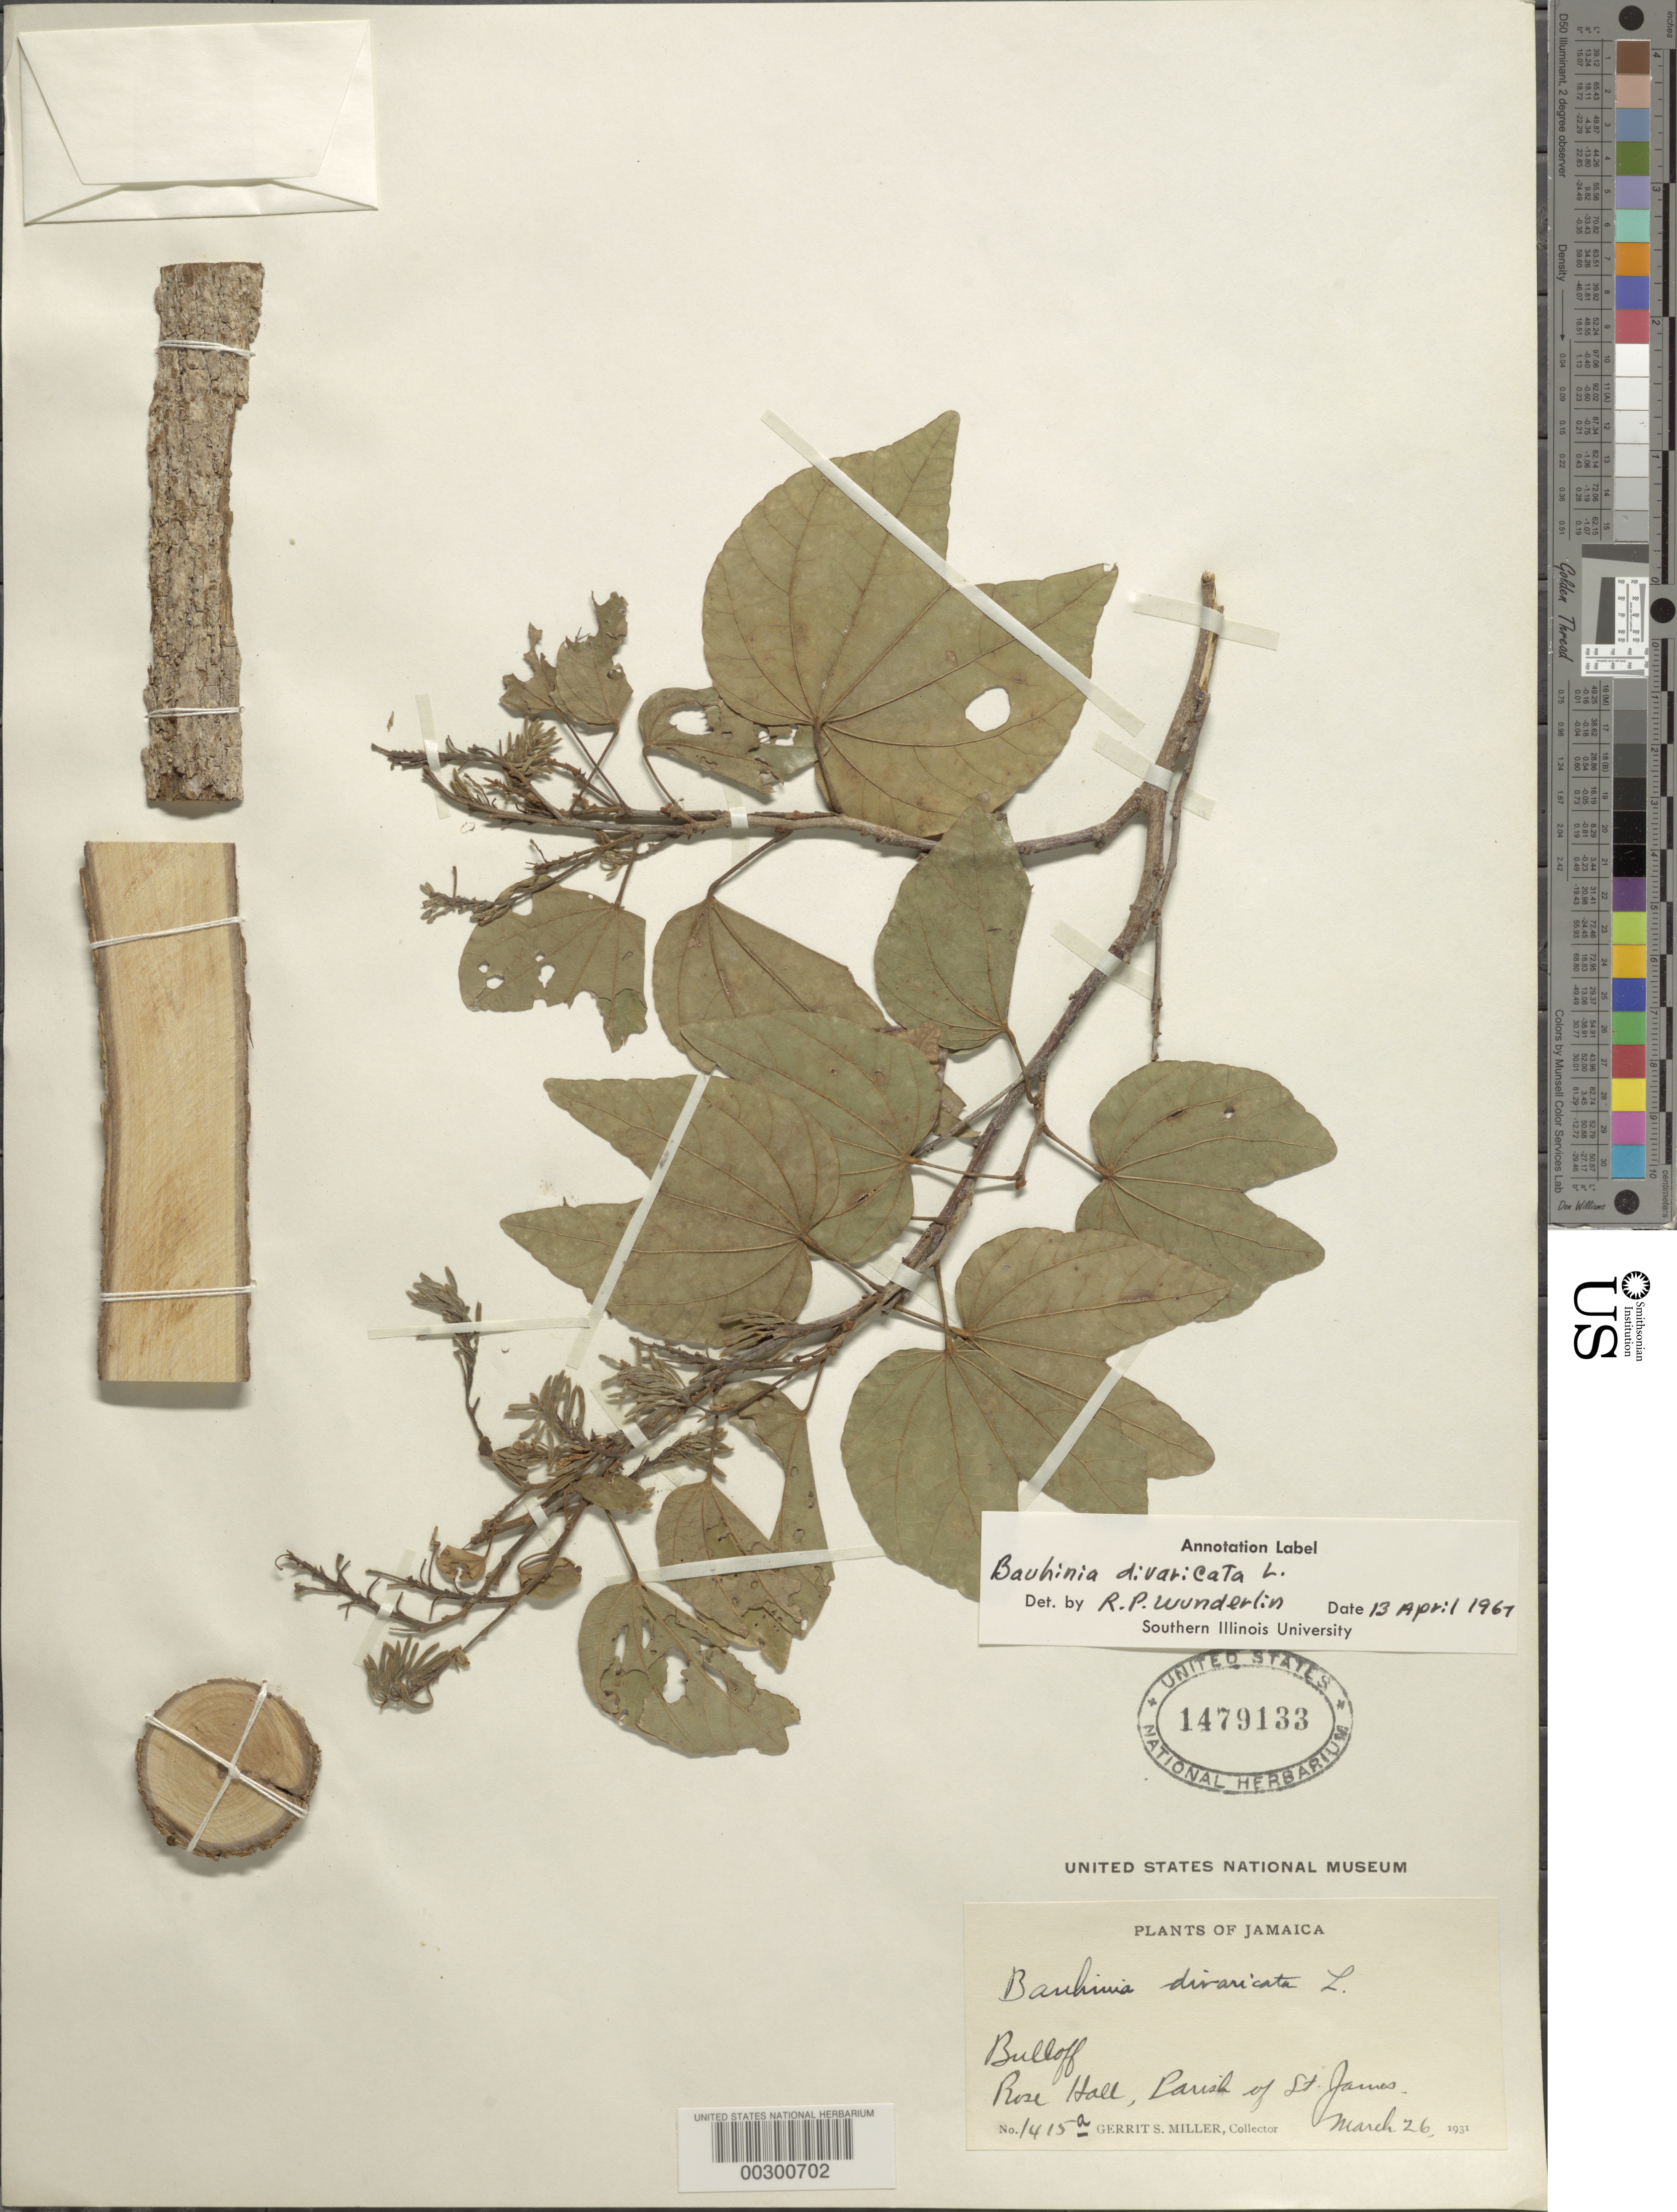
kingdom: Plantae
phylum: Tracheophyta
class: Magnoliopsida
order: Fabales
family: Fabaceae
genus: Bauhinia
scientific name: Bauhinia divaricata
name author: L.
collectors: G. S. Miller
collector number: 1415a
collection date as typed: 26 Mar 1931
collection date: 1931-03-26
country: Jamaica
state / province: Saint James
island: Greater Antilles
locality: Rose hall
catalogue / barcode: US 1479133